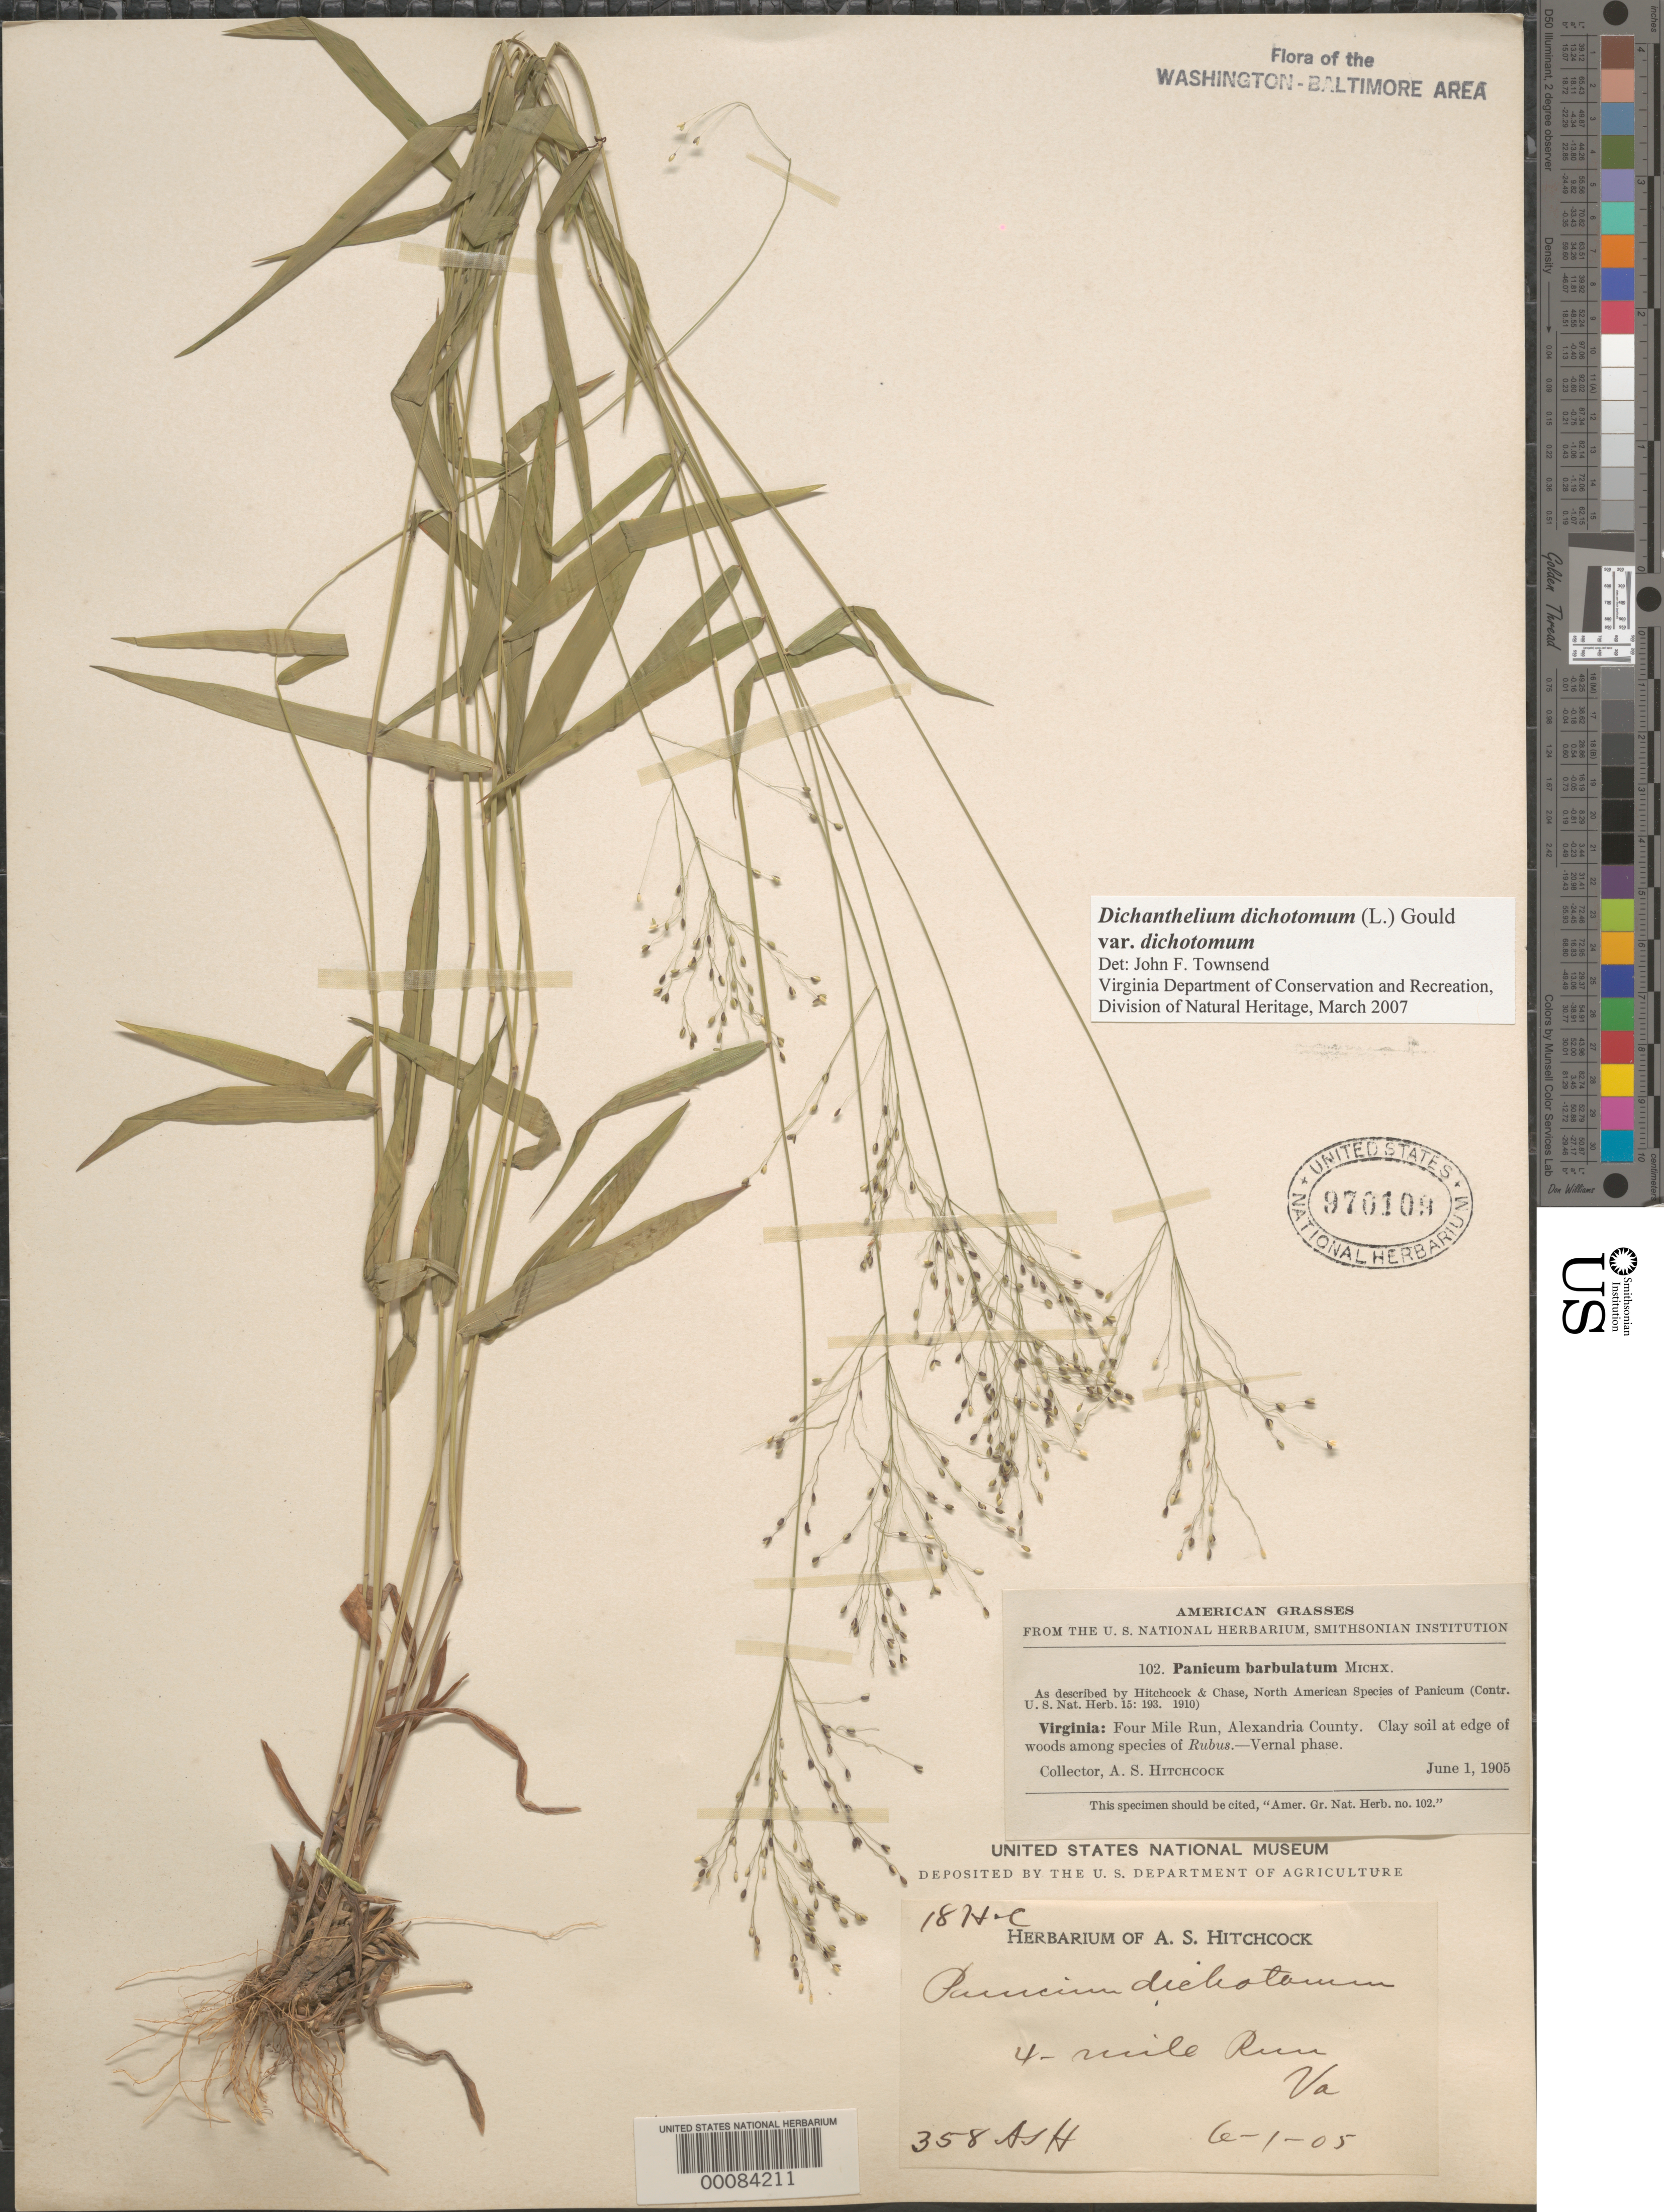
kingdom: Plantae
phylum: Tracheophyta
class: Liliopsida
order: Poales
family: Poaceae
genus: Dichanthelium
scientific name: Dichanthelium dichotomum var. dichotomum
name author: (L.) Gould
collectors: A. S. Hitchcock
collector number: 358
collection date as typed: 01 Jun 1905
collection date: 1905-06-01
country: United States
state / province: Virginia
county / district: Arlington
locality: Four Mile Run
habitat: Clay soil at edge of woods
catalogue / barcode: US 970109